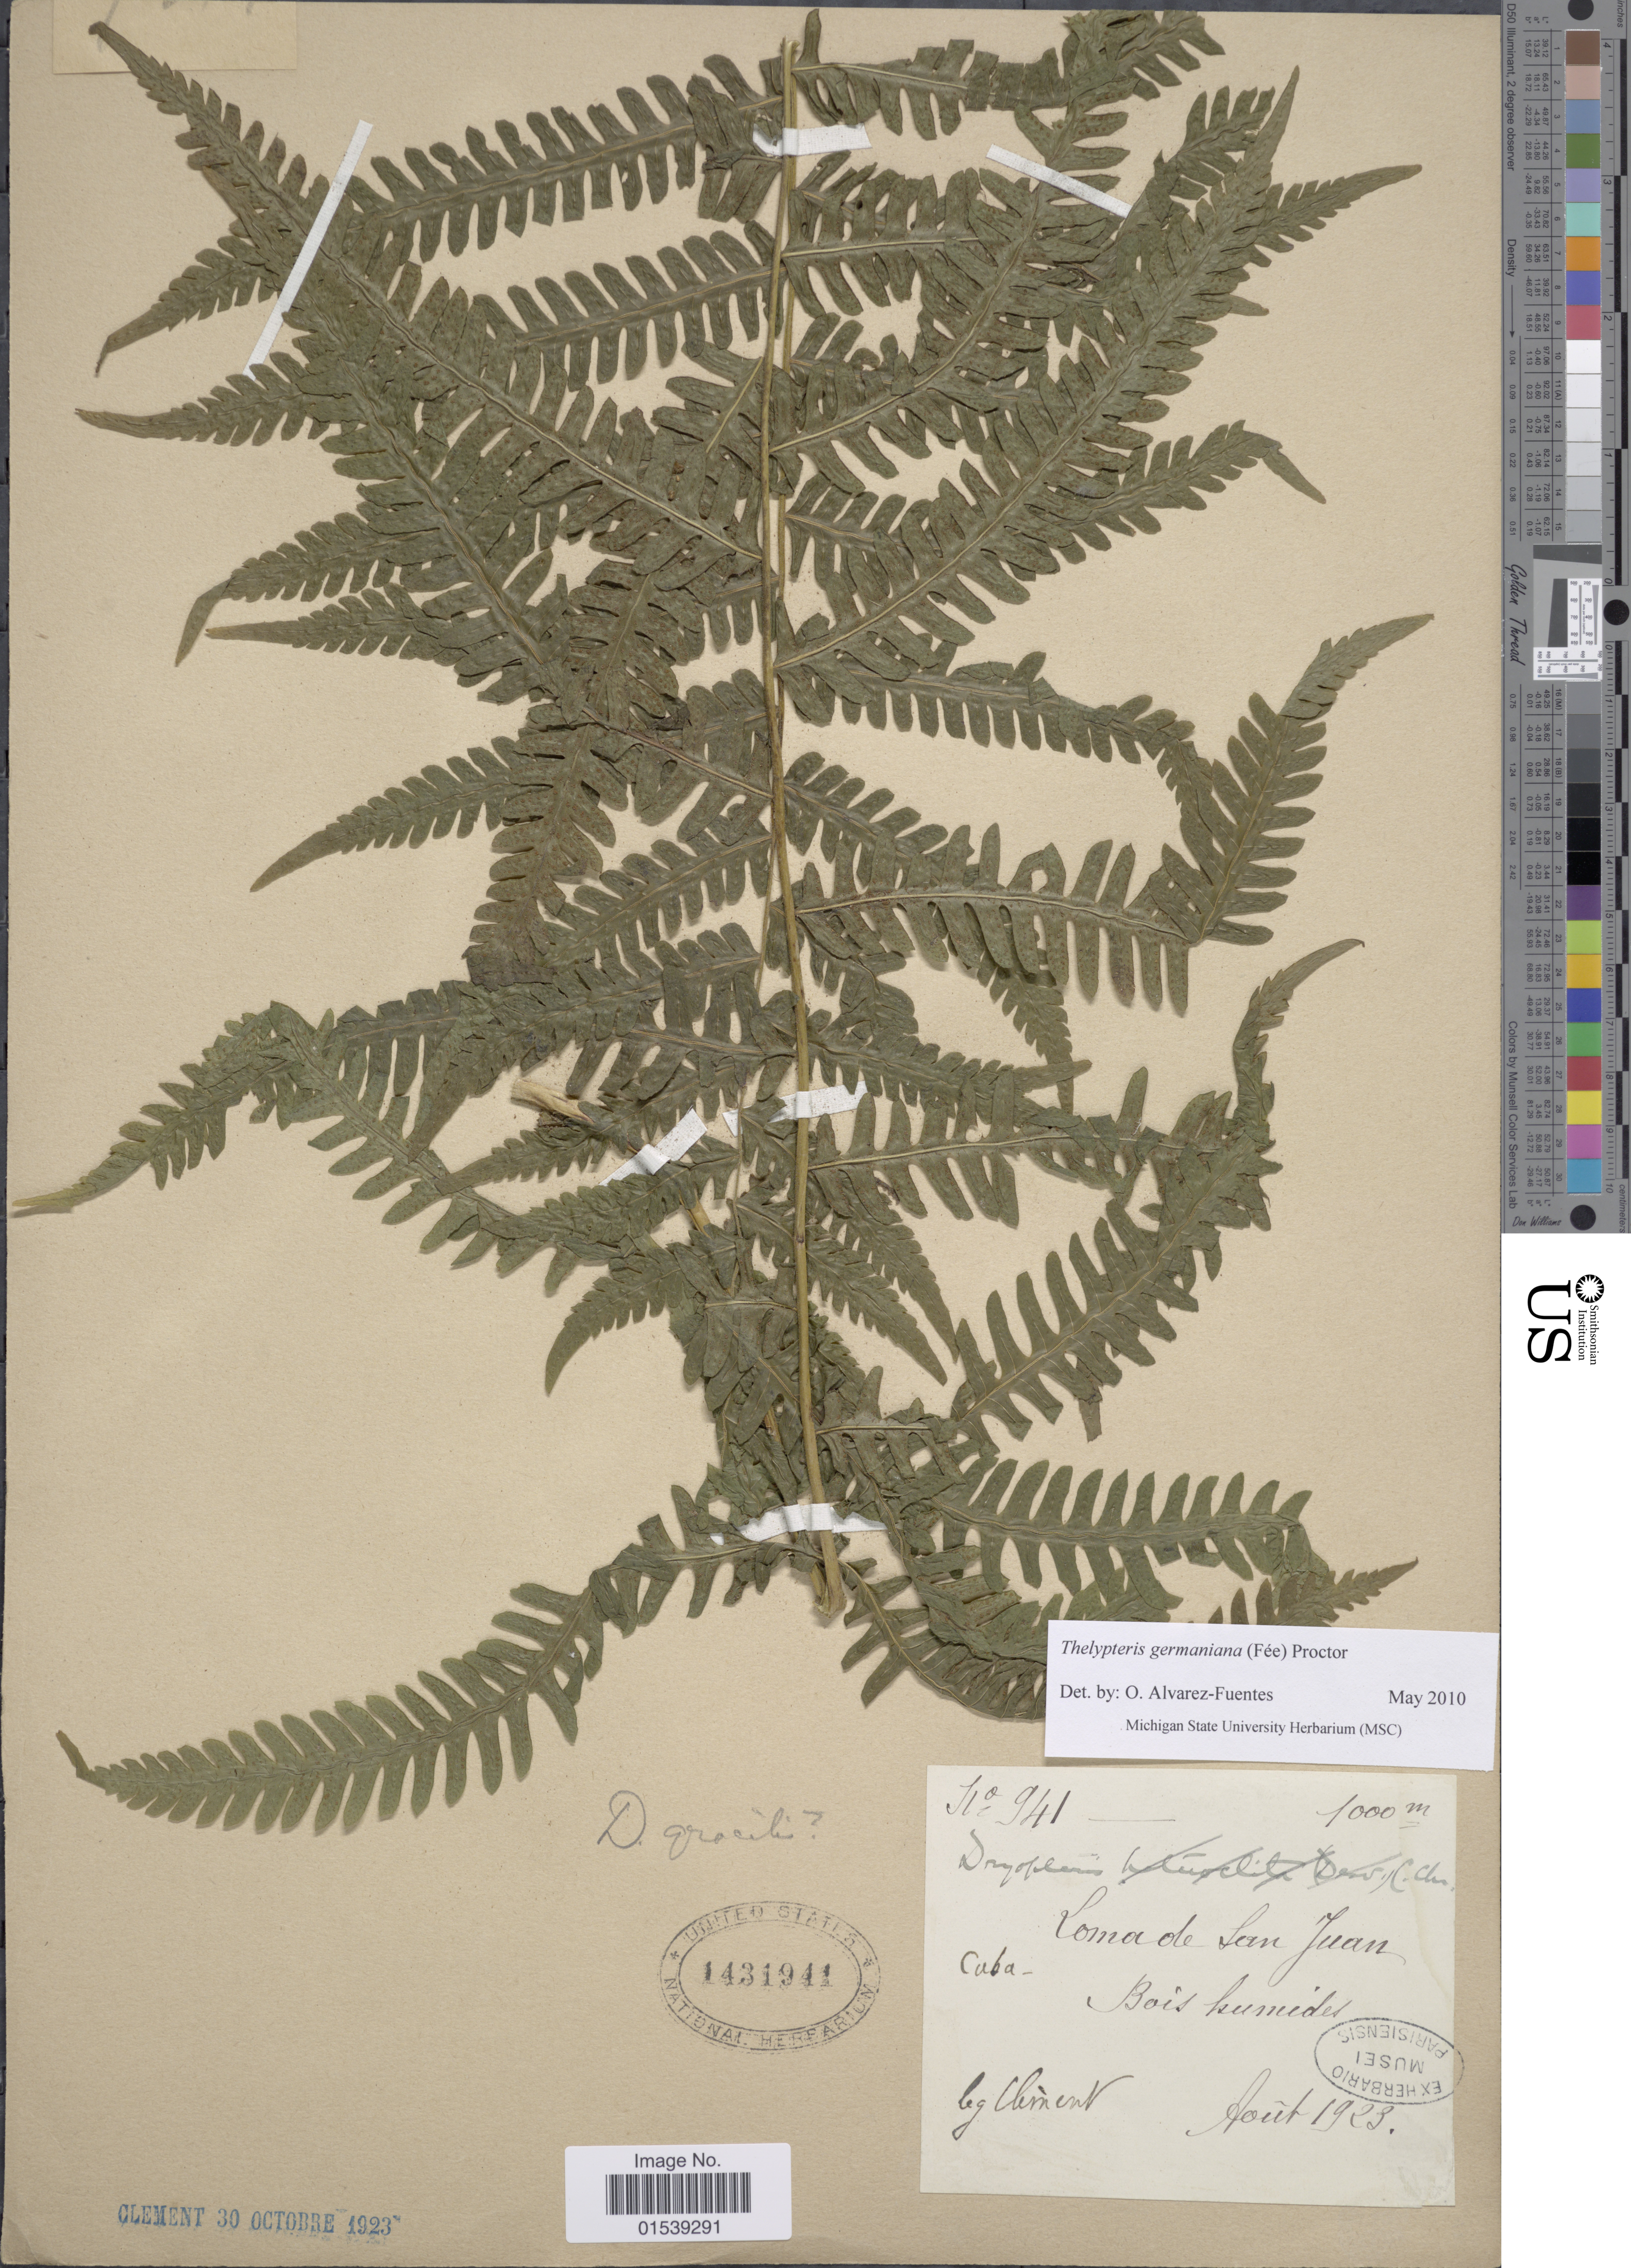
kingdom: Plantae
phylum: Tracheophyta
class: Polypodiopsida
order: Polypodiales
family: Thelypteridaceae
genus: Amauropelta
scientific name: Amauropelta germaniana (Fée) comb. nov., ined. 2015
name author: (Fée)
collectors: -. Clement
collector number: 941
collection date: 1923-08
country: Cuba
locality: Loma de San Juan, bois humide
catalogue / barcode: US 1431941